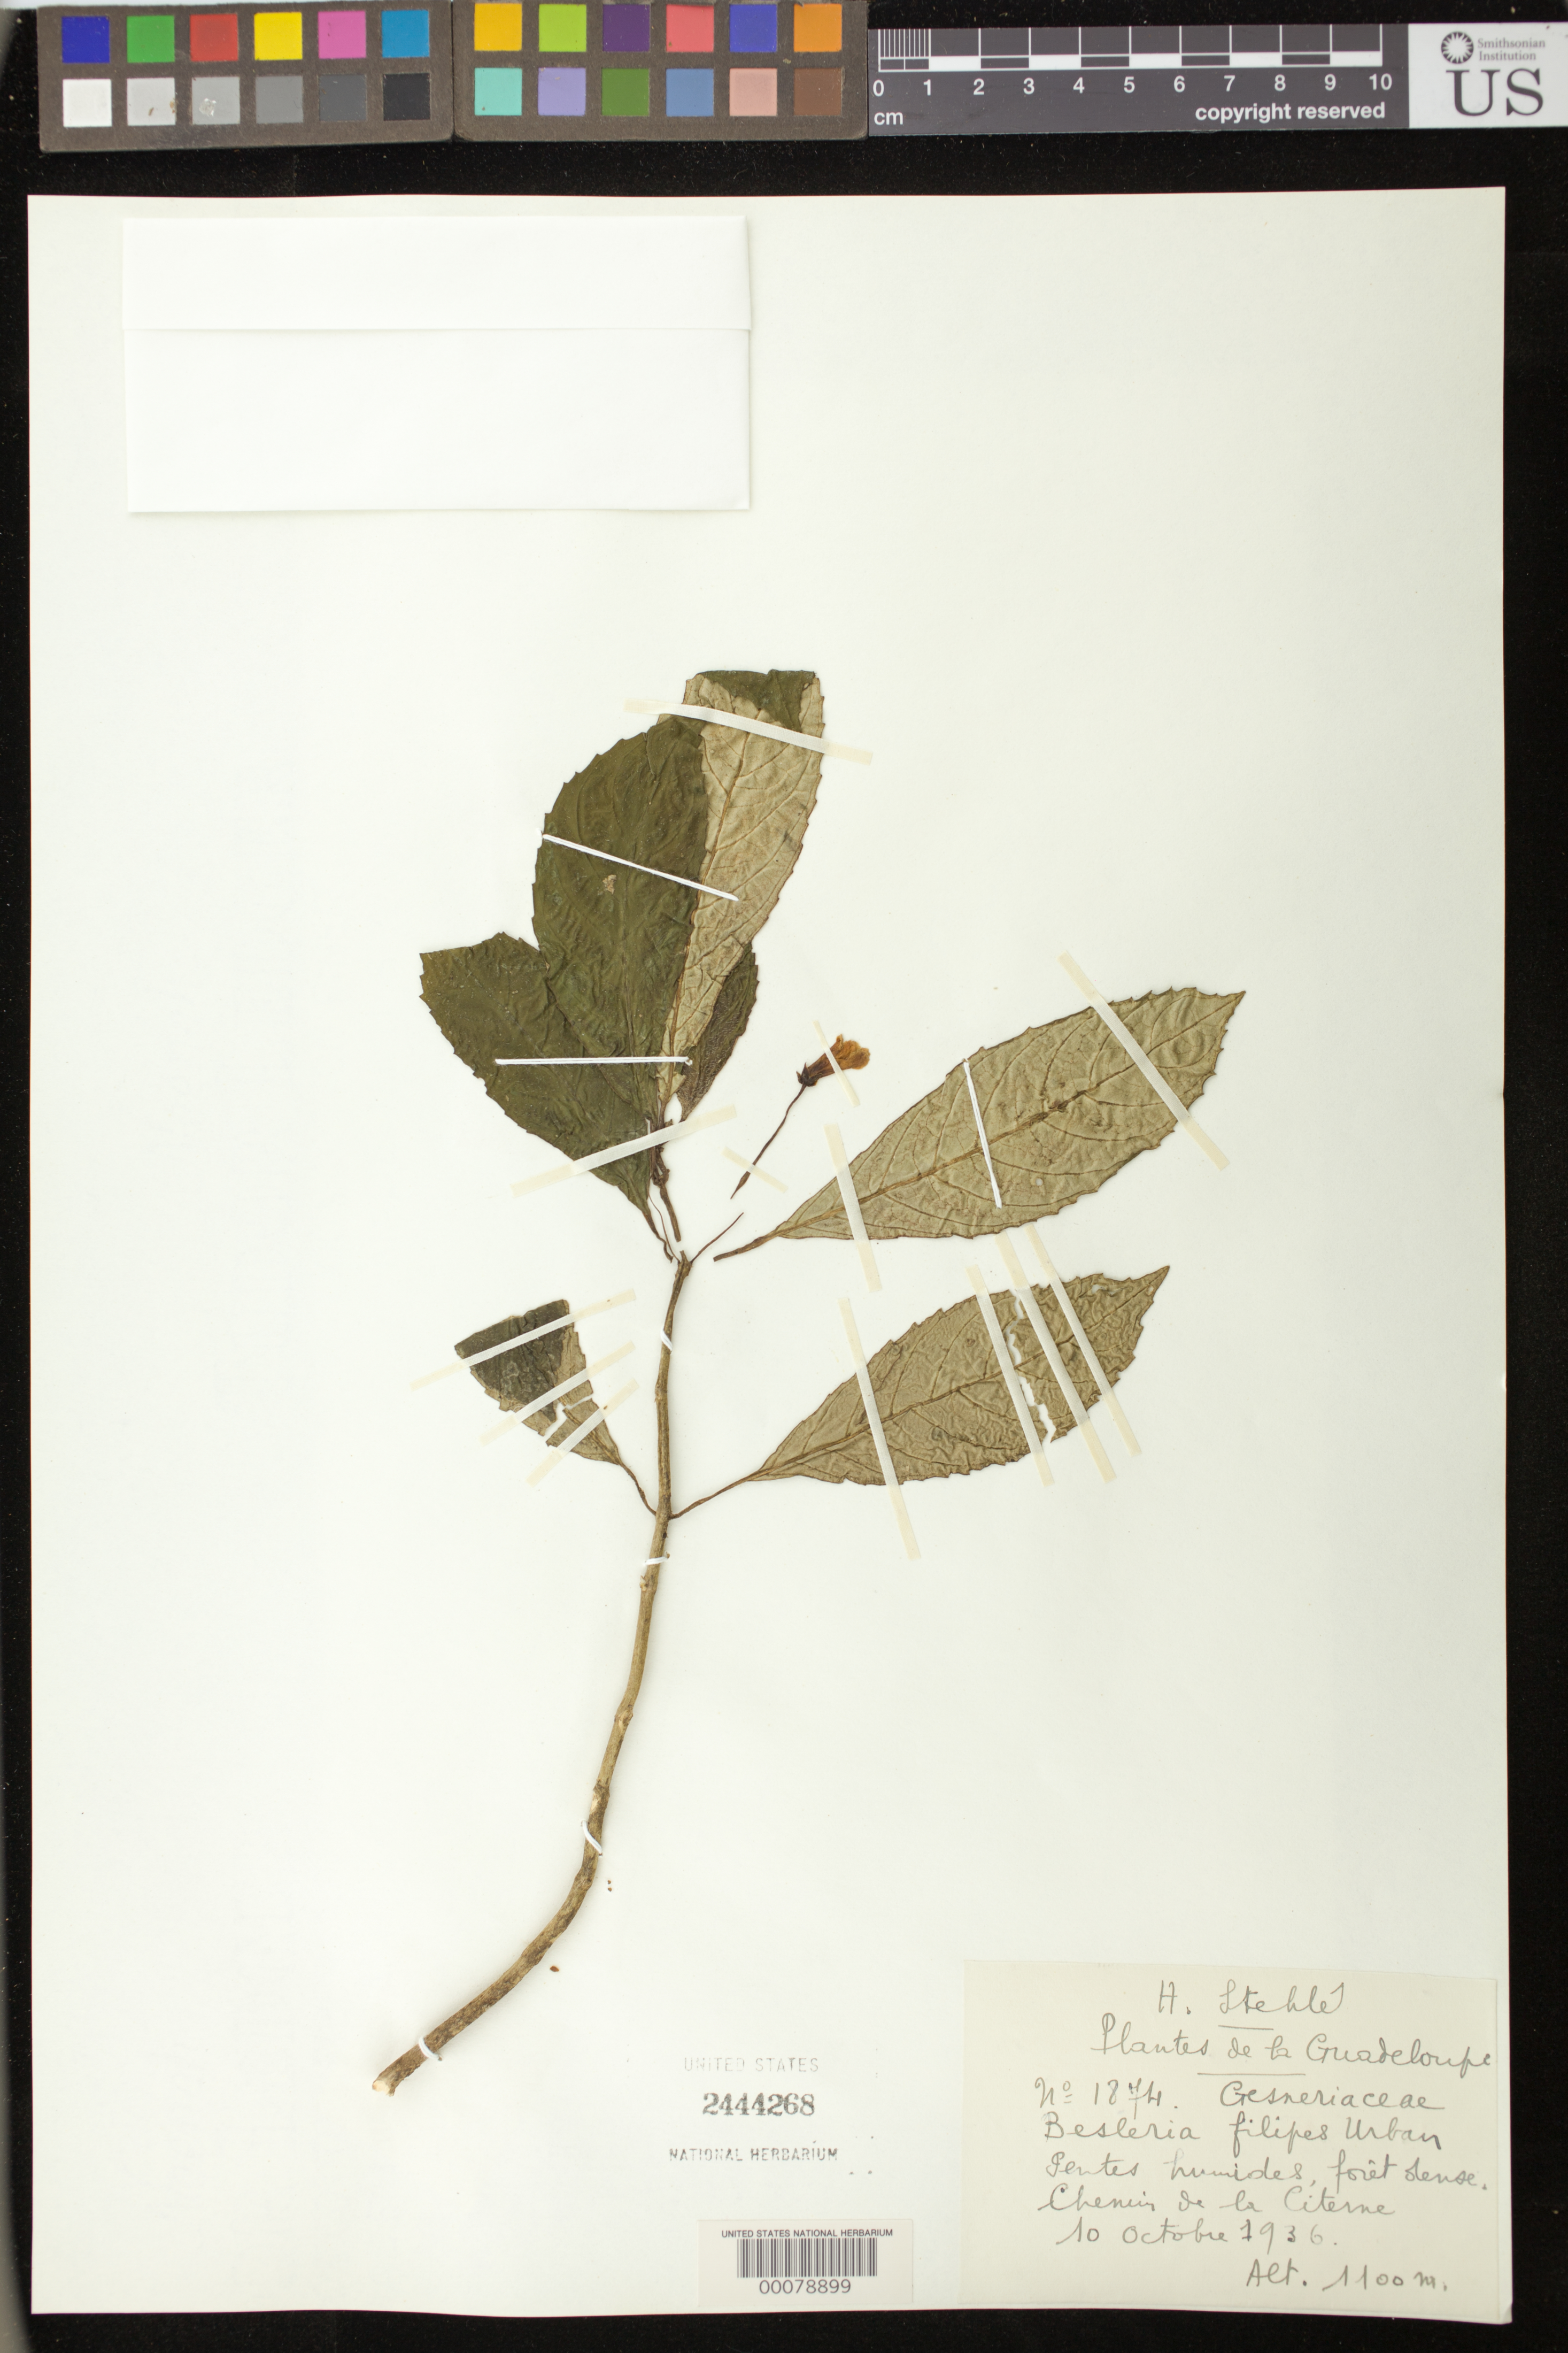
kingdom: Plantae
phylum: Tracheophyta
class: Magnoliopsida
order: Lamiales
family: Gesneriaceae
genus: Besleria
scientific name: Besleria filipes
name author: Urb.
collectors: H. Stehlé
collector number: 1874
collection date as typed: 10 Oct 1936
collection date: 1936-10-10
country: Guadeloupe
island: Basse Terre [Guadeloupe]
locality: Chemin de La Citerne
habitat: Humid, dense forest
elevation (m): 1100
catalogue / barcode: US 2444268